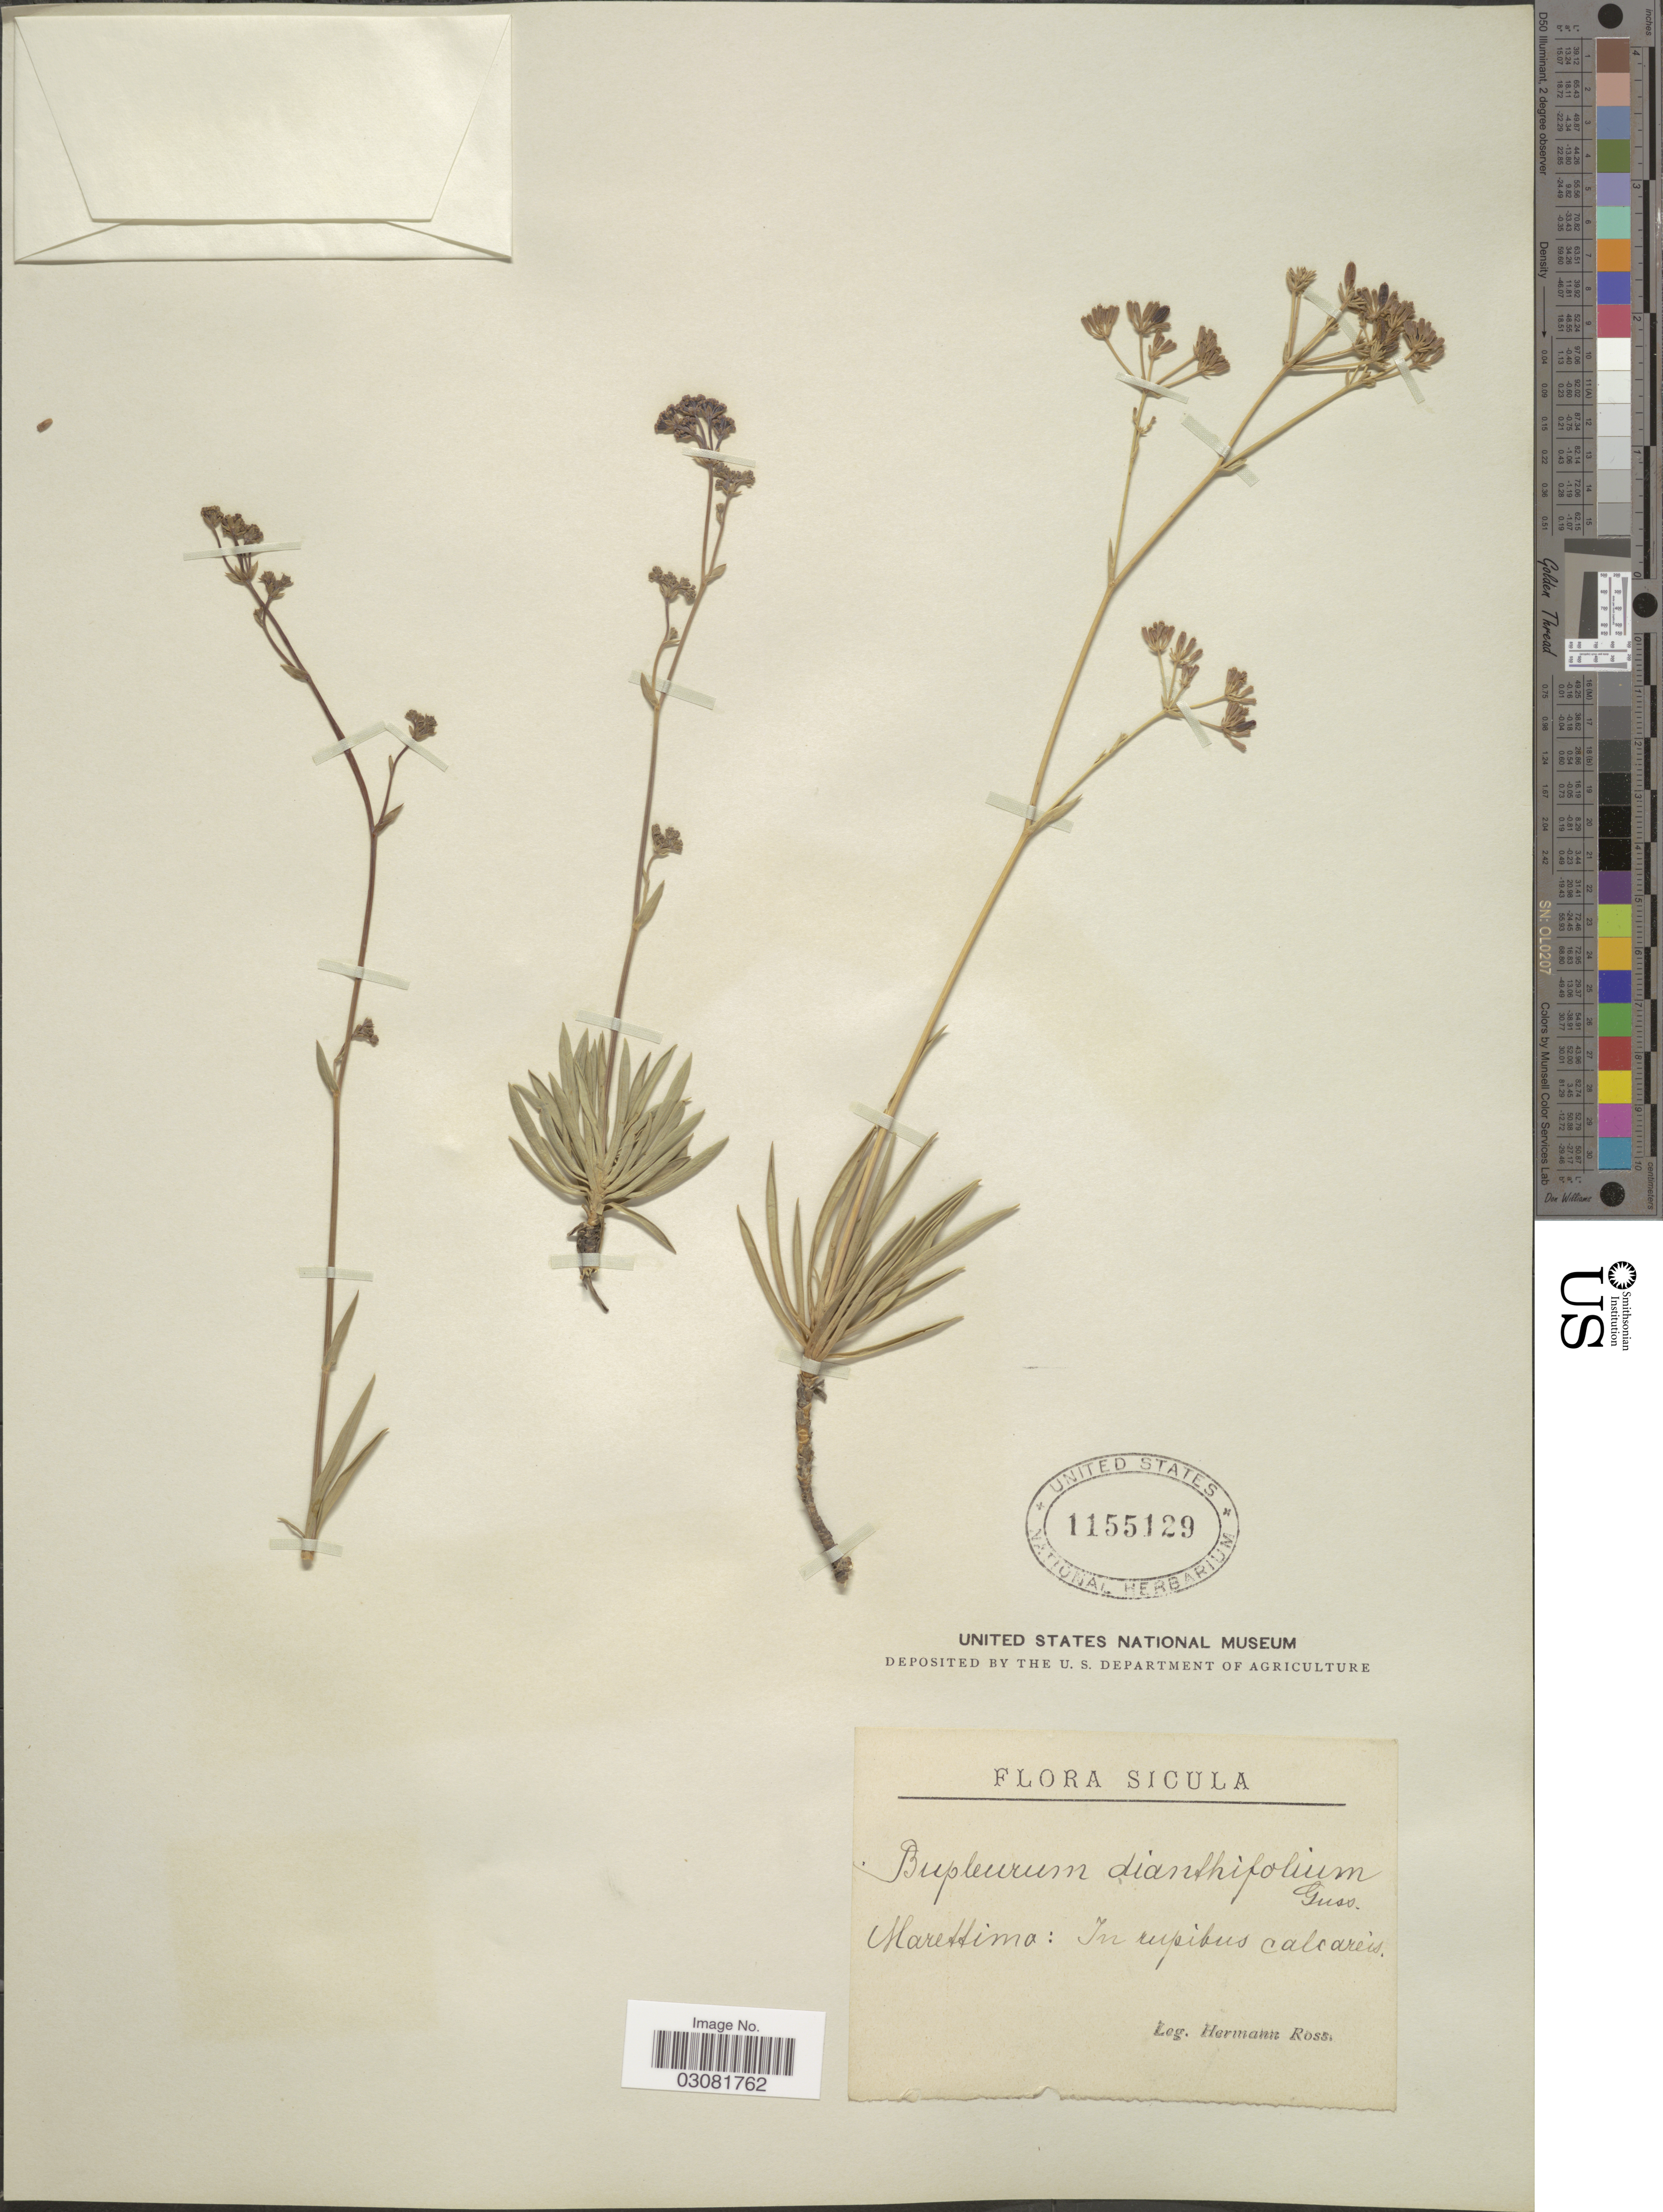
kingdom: Plantae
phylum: Tracheophyta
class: Magnoliopsida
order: Apiales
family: Apiaceae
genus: Bupleurum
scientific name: Bupleurum dianthifolium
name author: Gussone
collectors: H. Ross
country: Italy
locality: Sicula, Marettima: In rupibus calcareis.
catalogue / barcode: US 1155129